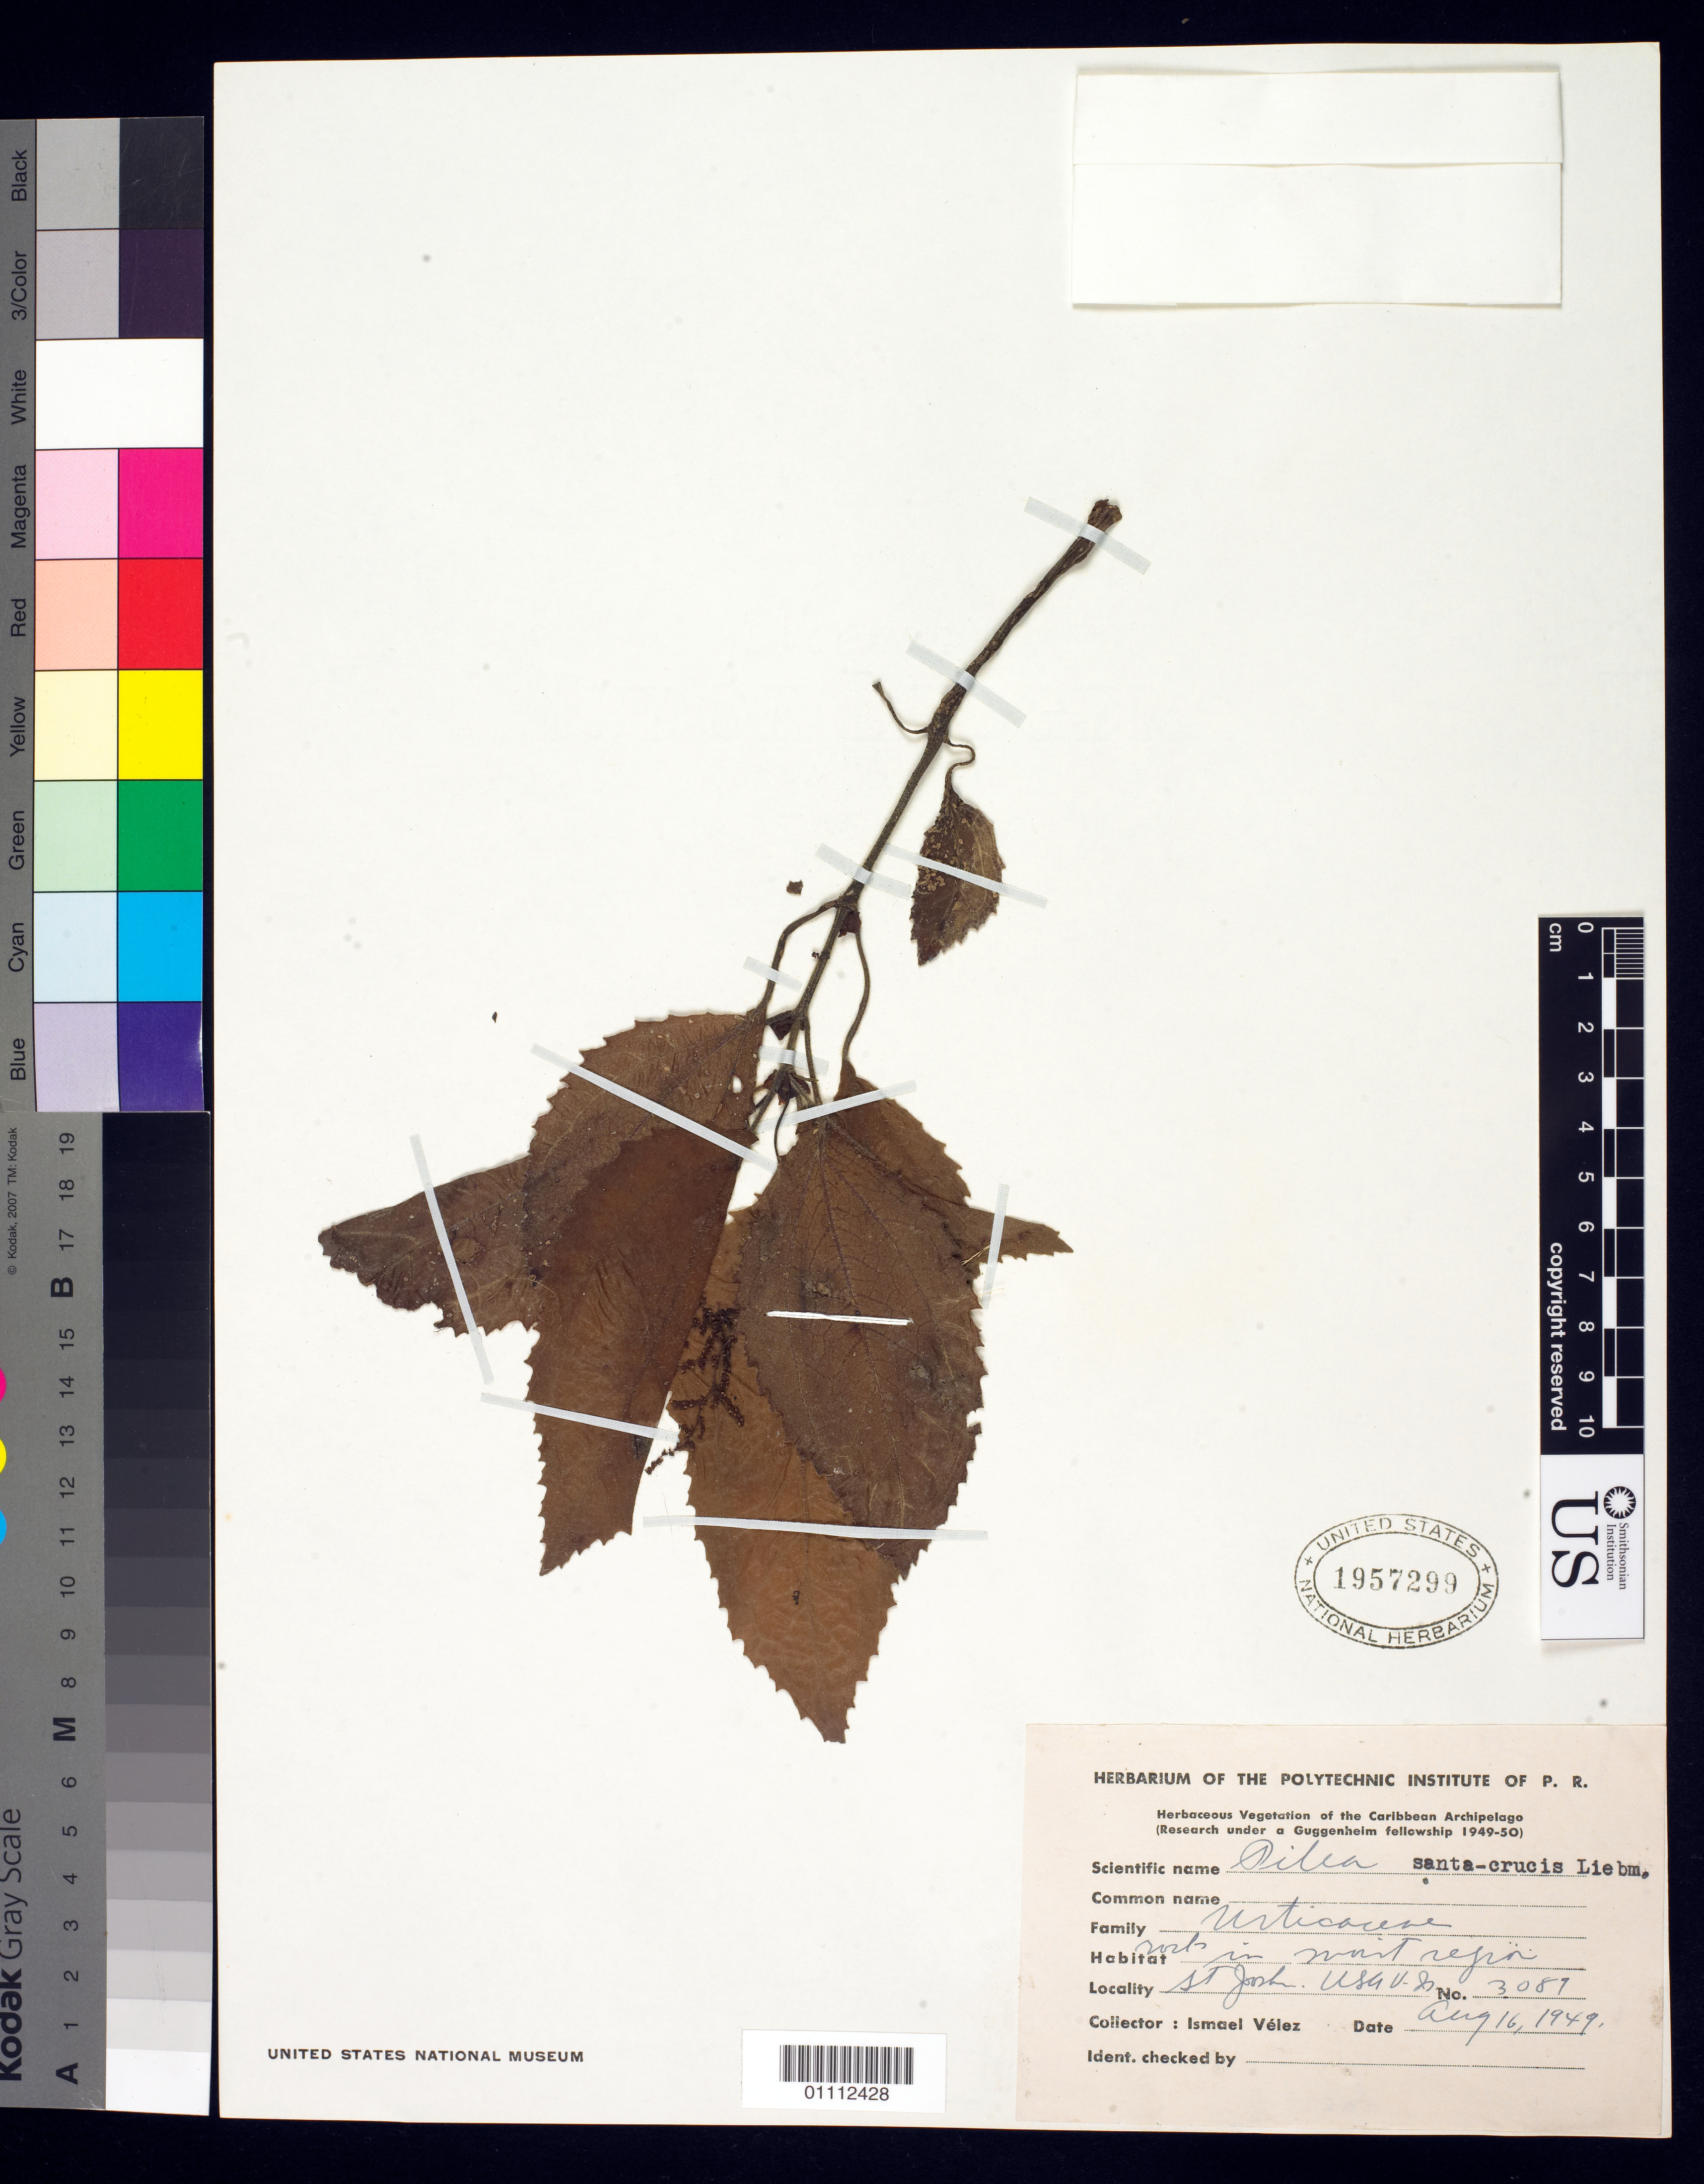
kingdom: Plantae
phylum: Tracheophyta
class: Magnoliopsida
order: Rosales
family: Urticaceae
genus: Pilea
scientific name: Pilea sanctae-crucis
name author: Liebm.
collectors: I. Vélez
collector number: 3089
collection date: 1949-08-16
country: U.S. Virgin Islands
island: St. John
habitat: Rocks in moist region.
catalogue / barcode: US 1957299